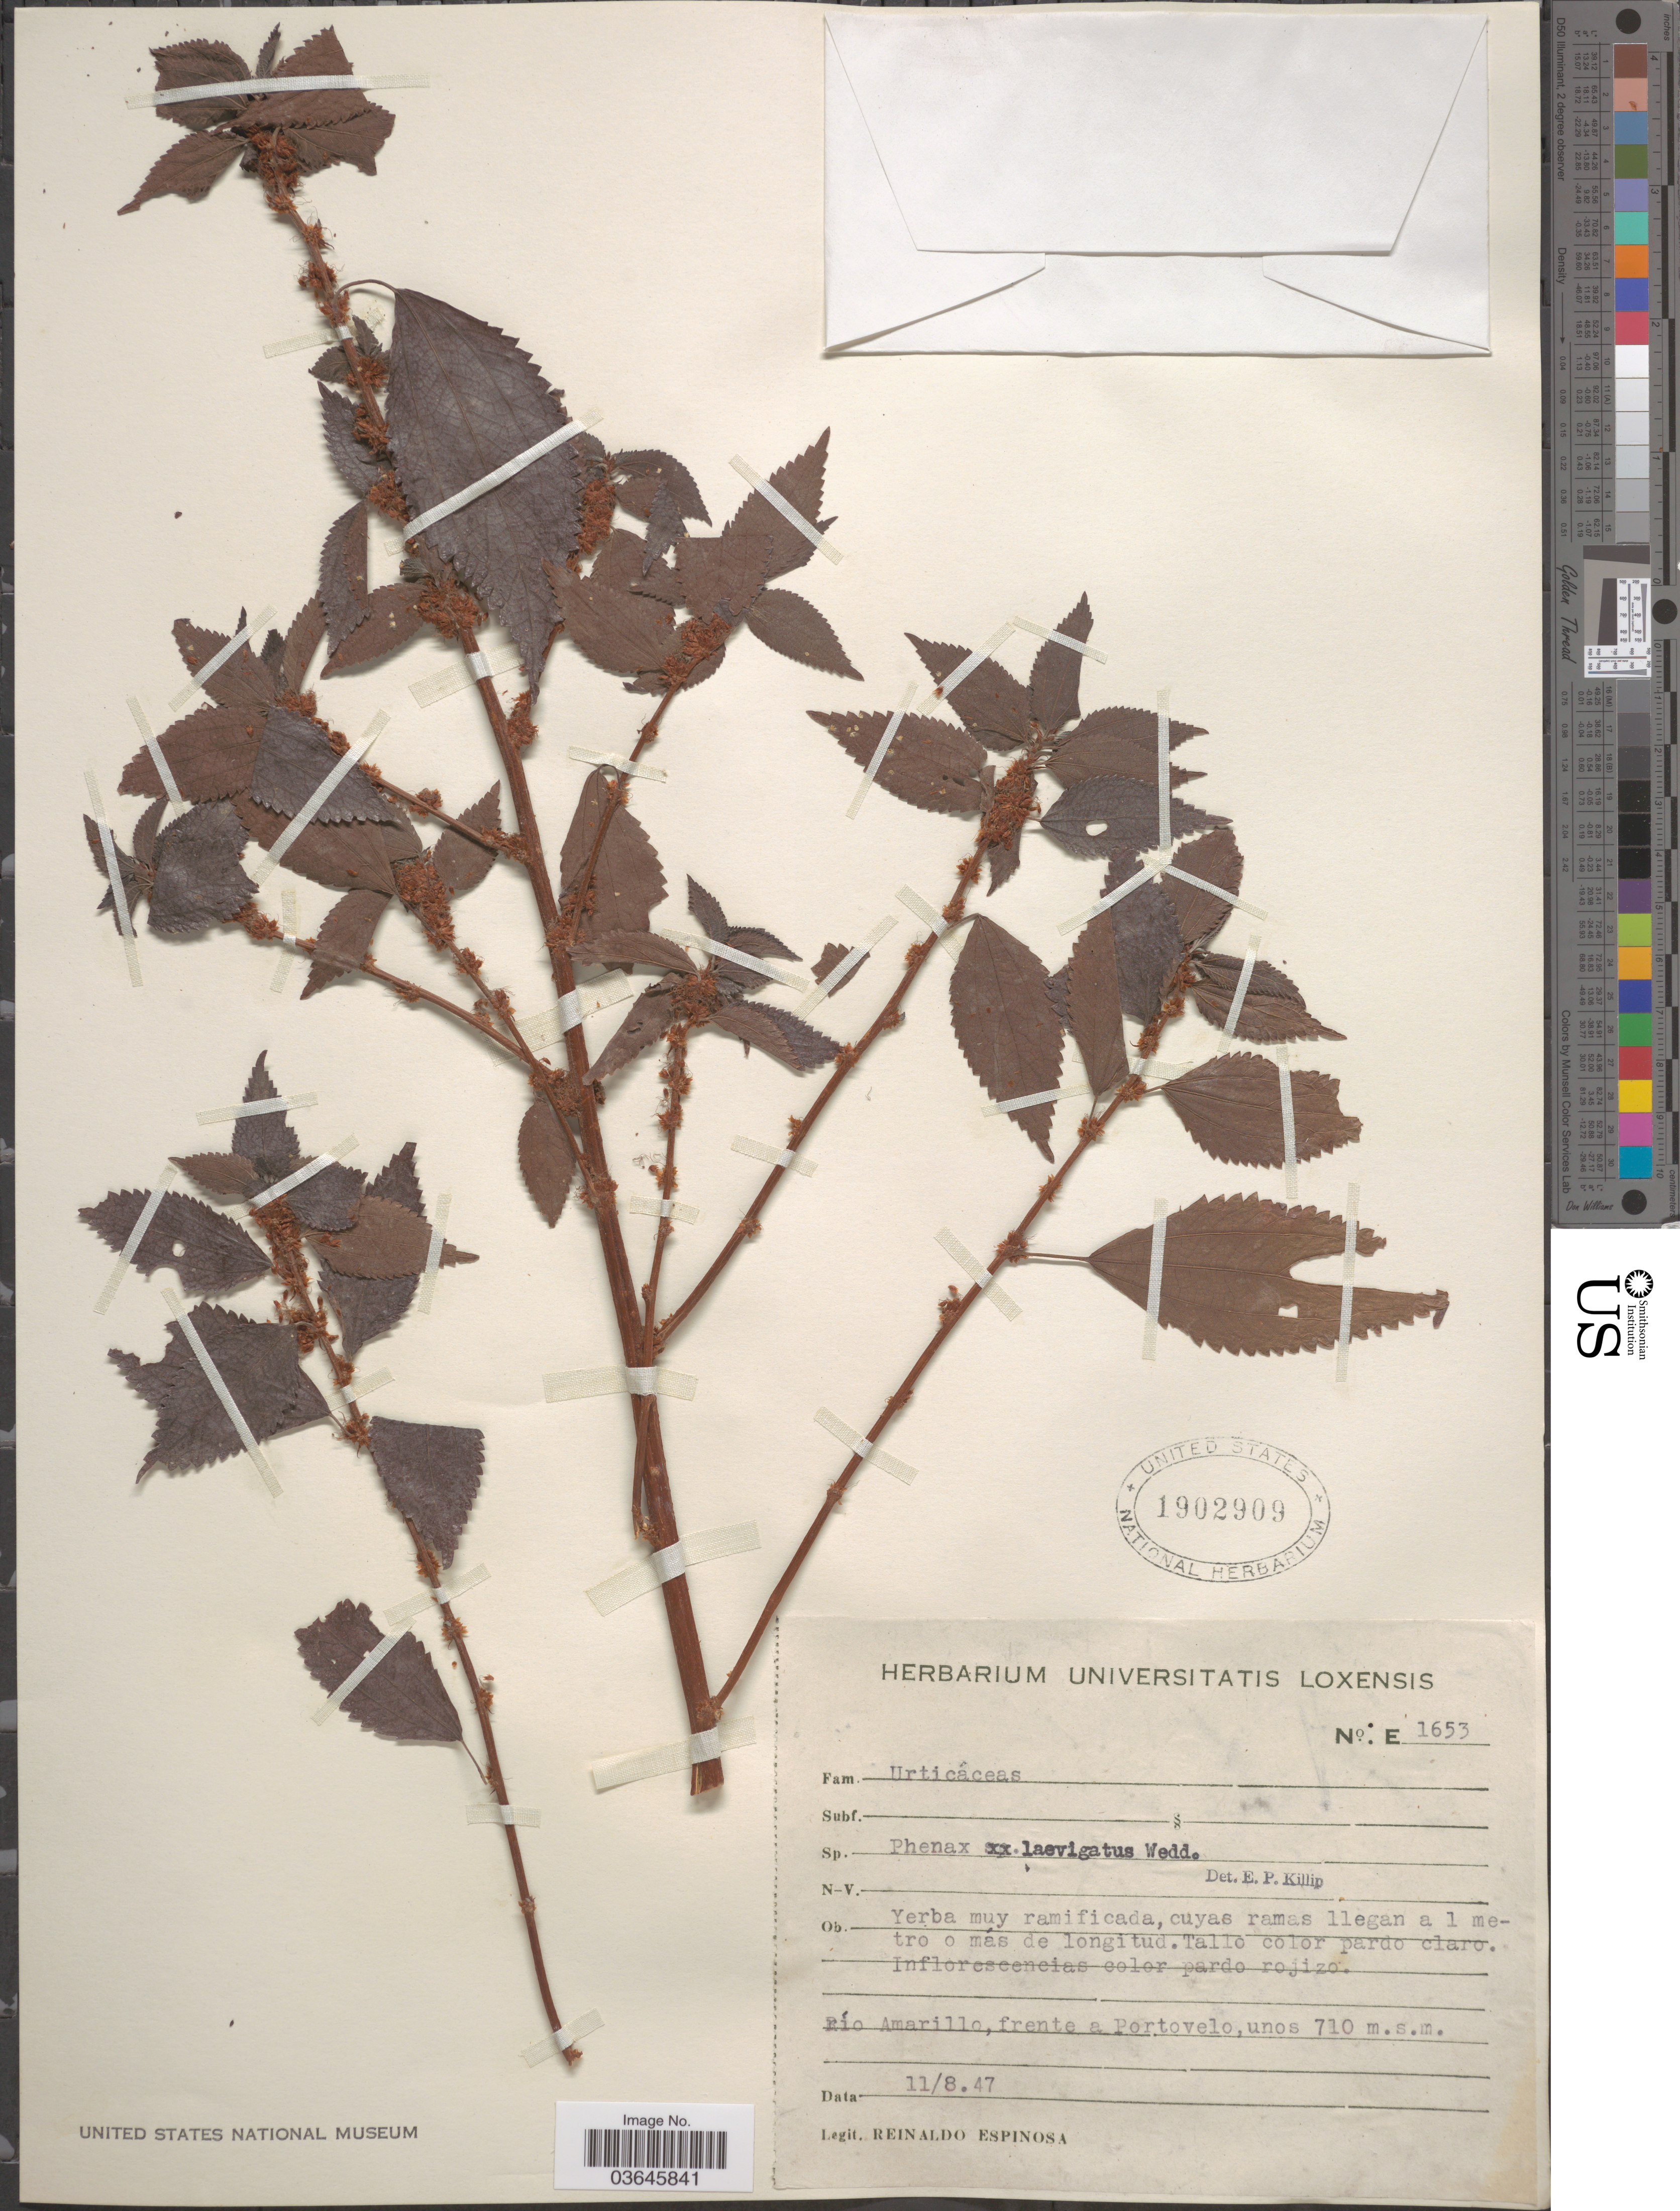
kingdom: Plantae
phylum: Tracheophyta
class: Magnoliopsida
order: Rosales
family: Urticaceae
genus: Phenax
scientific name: Phenax laevigatus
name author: Wedd.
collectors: R. Espinosa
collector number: E 1653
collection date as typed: Transcribed d/m/y: 11/8/47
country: Ecuador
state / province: El Oro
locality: Río Amarillo, frente a Portovelo.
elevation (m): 710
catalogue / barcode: US 1902909